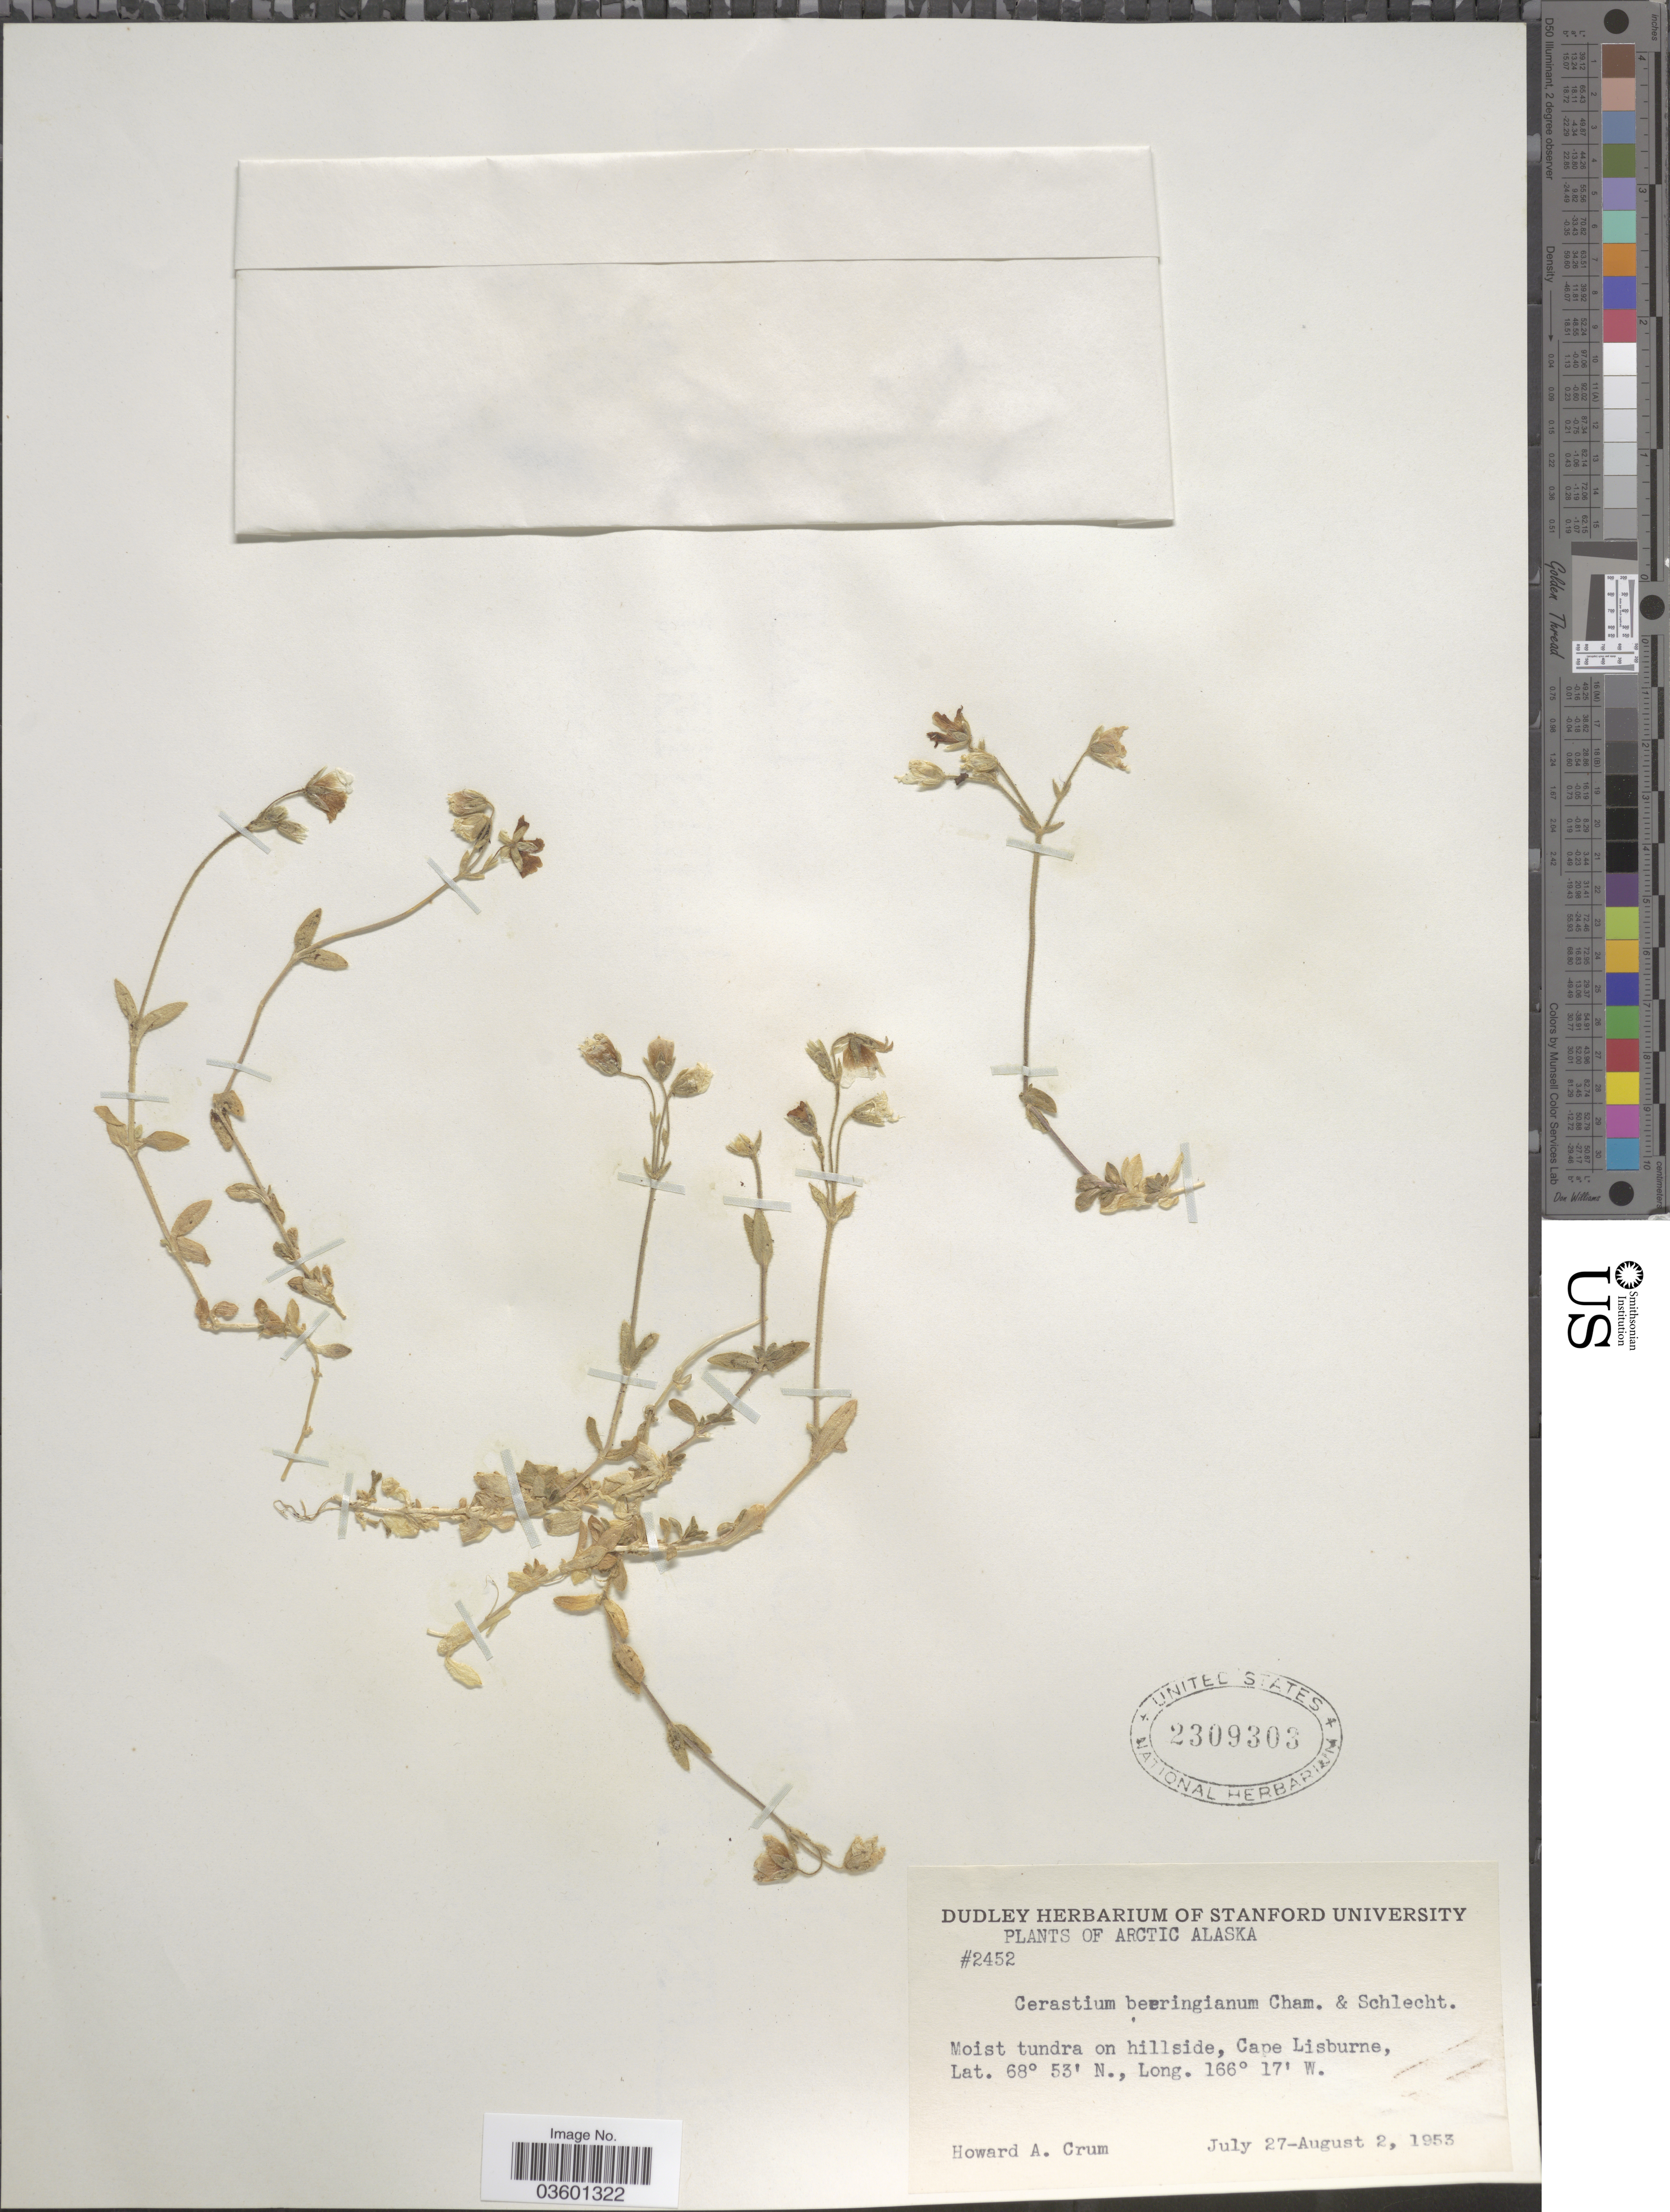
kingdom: Plantae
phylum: Tracheophyta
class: Magnoliopsida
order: Caryophyllales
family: Caryophyllaceae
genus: Cerastium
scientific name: Cerastium beeringianum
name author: Cham. & Schltdl.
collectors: H. A. Crum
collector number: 2452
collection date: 1953-07-27/1953-08-02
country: United States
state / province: Alaska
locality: Arctic Alaska. Moist tundra on hillside, Cape Lisburne.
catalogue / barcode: US 2309303